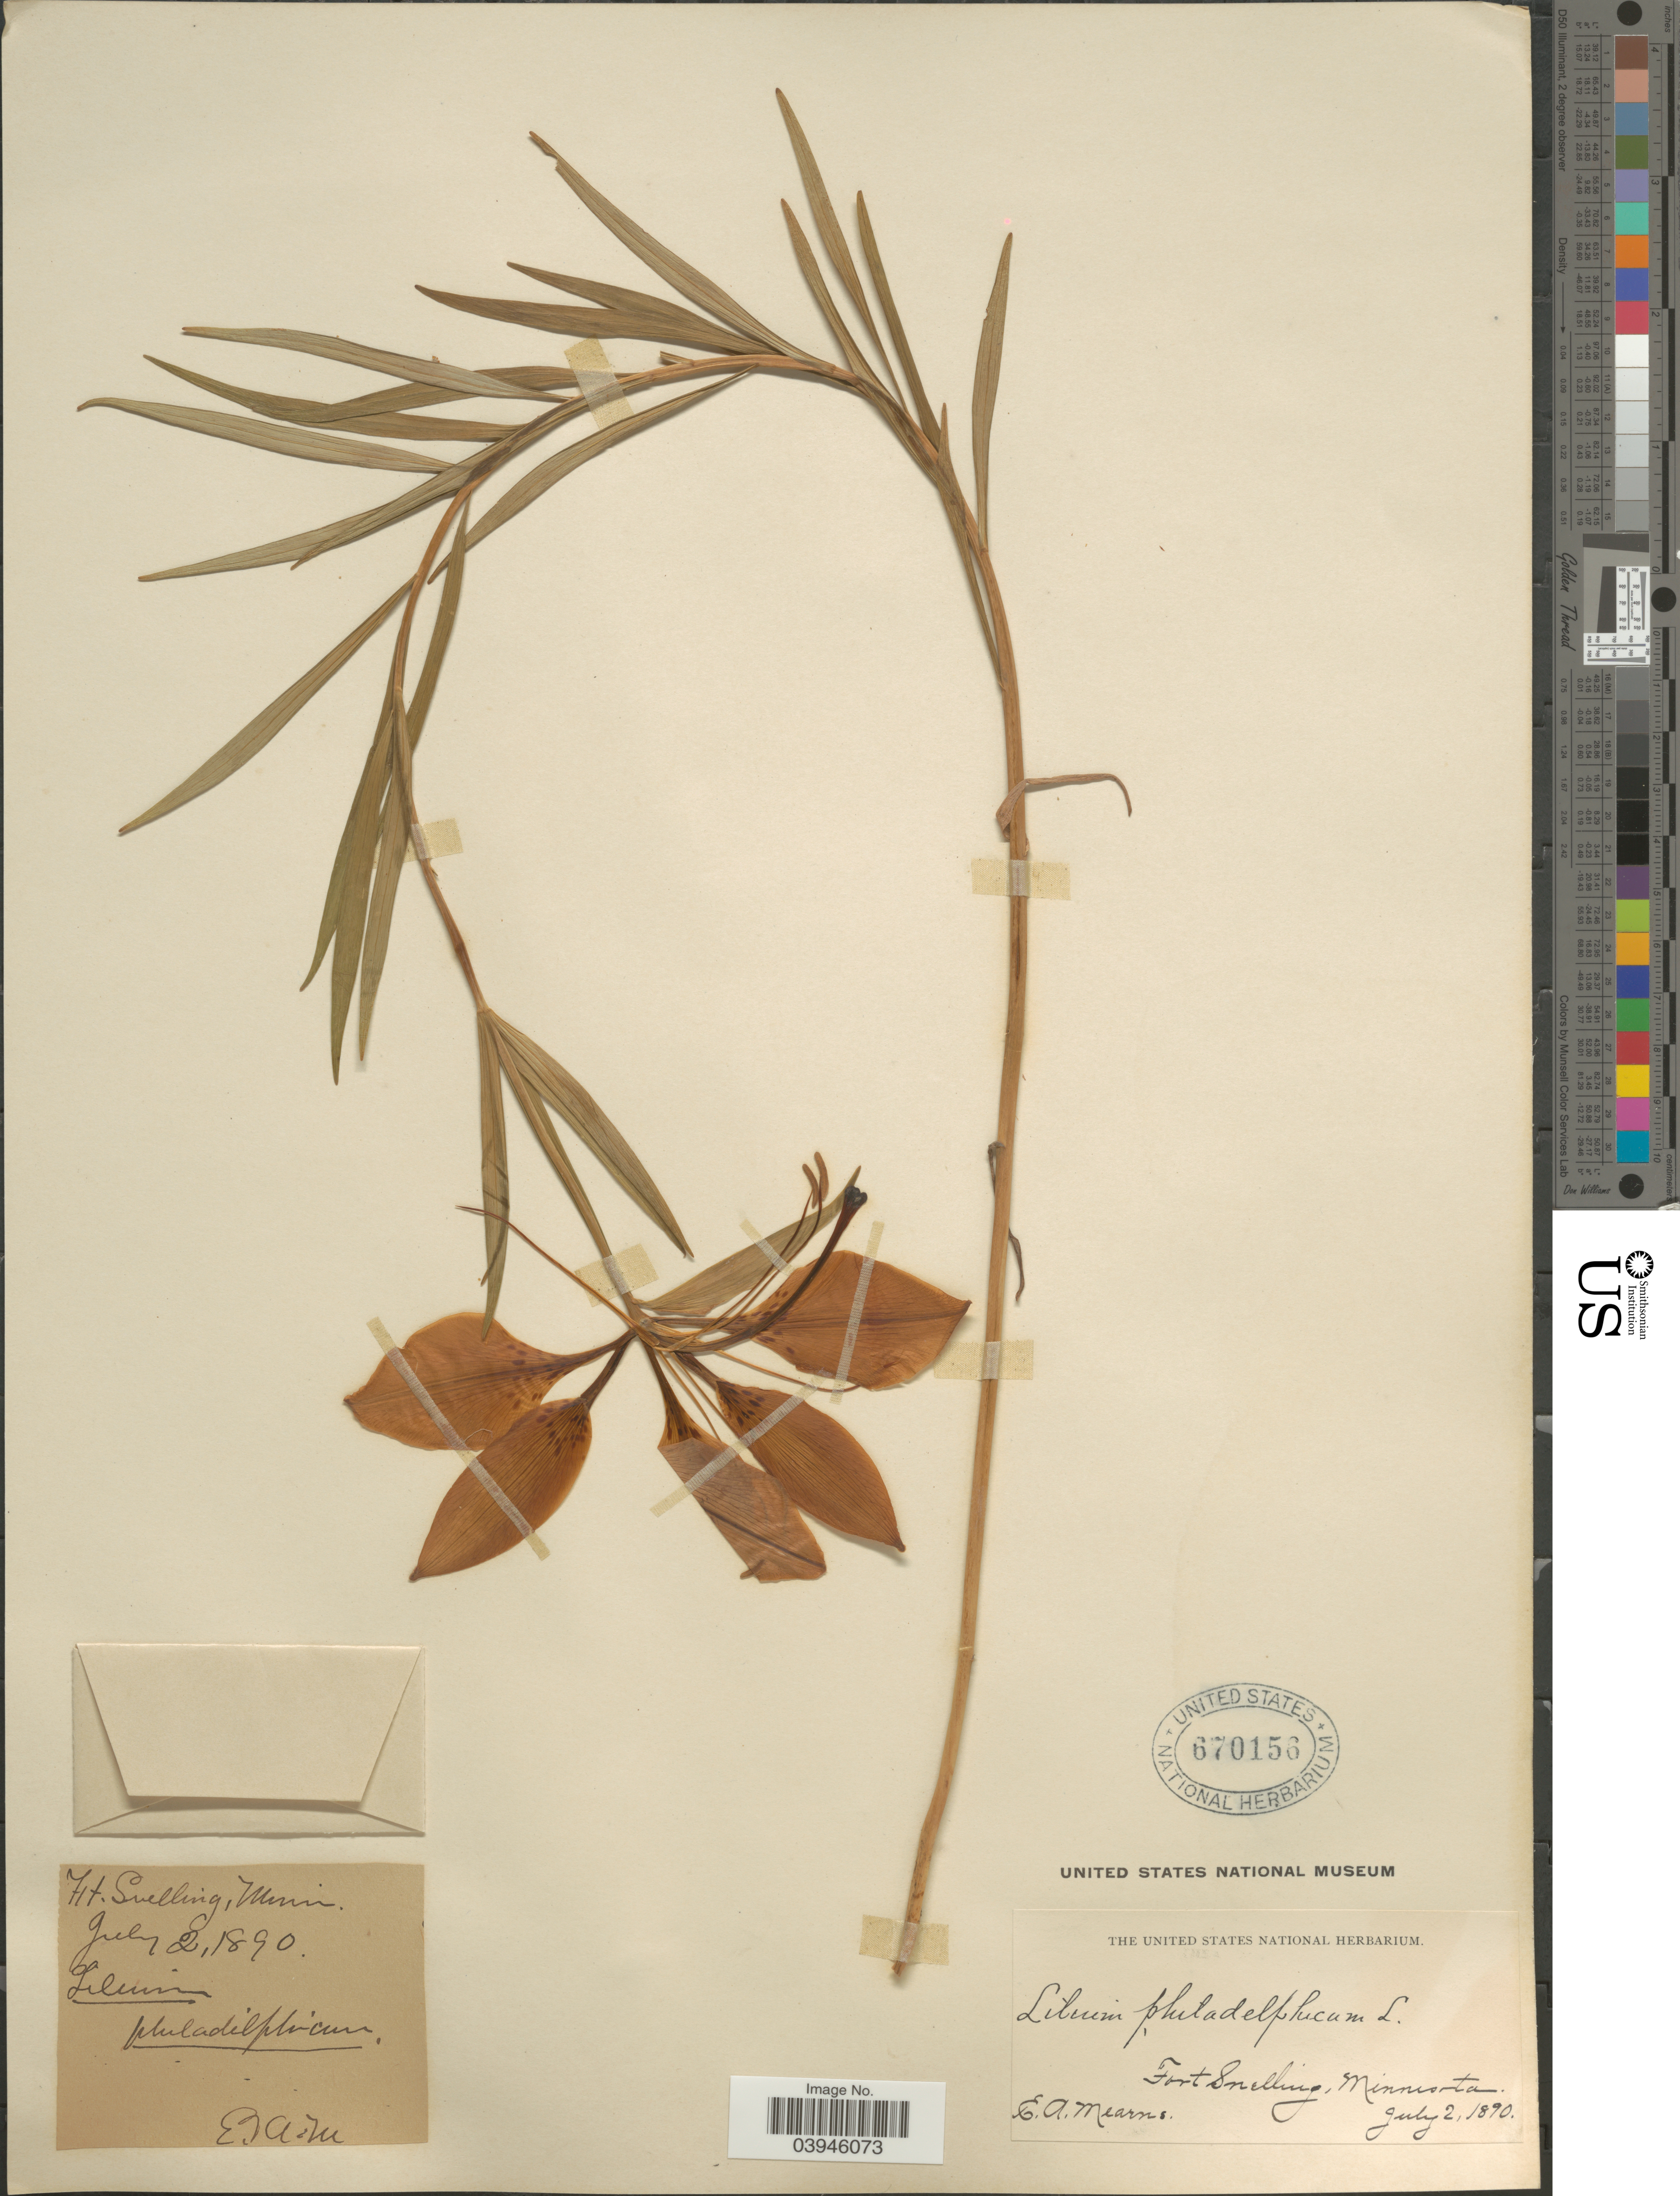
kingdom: Plantae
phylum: Tracheophyta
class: Liliopsida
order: Liliales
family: Liliaceae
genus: Lilium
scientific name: Lilium philadelphicum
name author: L.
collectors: E. A. Mearns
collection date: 1890-07-02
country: United States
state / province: Minnesota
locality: Fort Snelling.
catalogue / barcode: US 670156